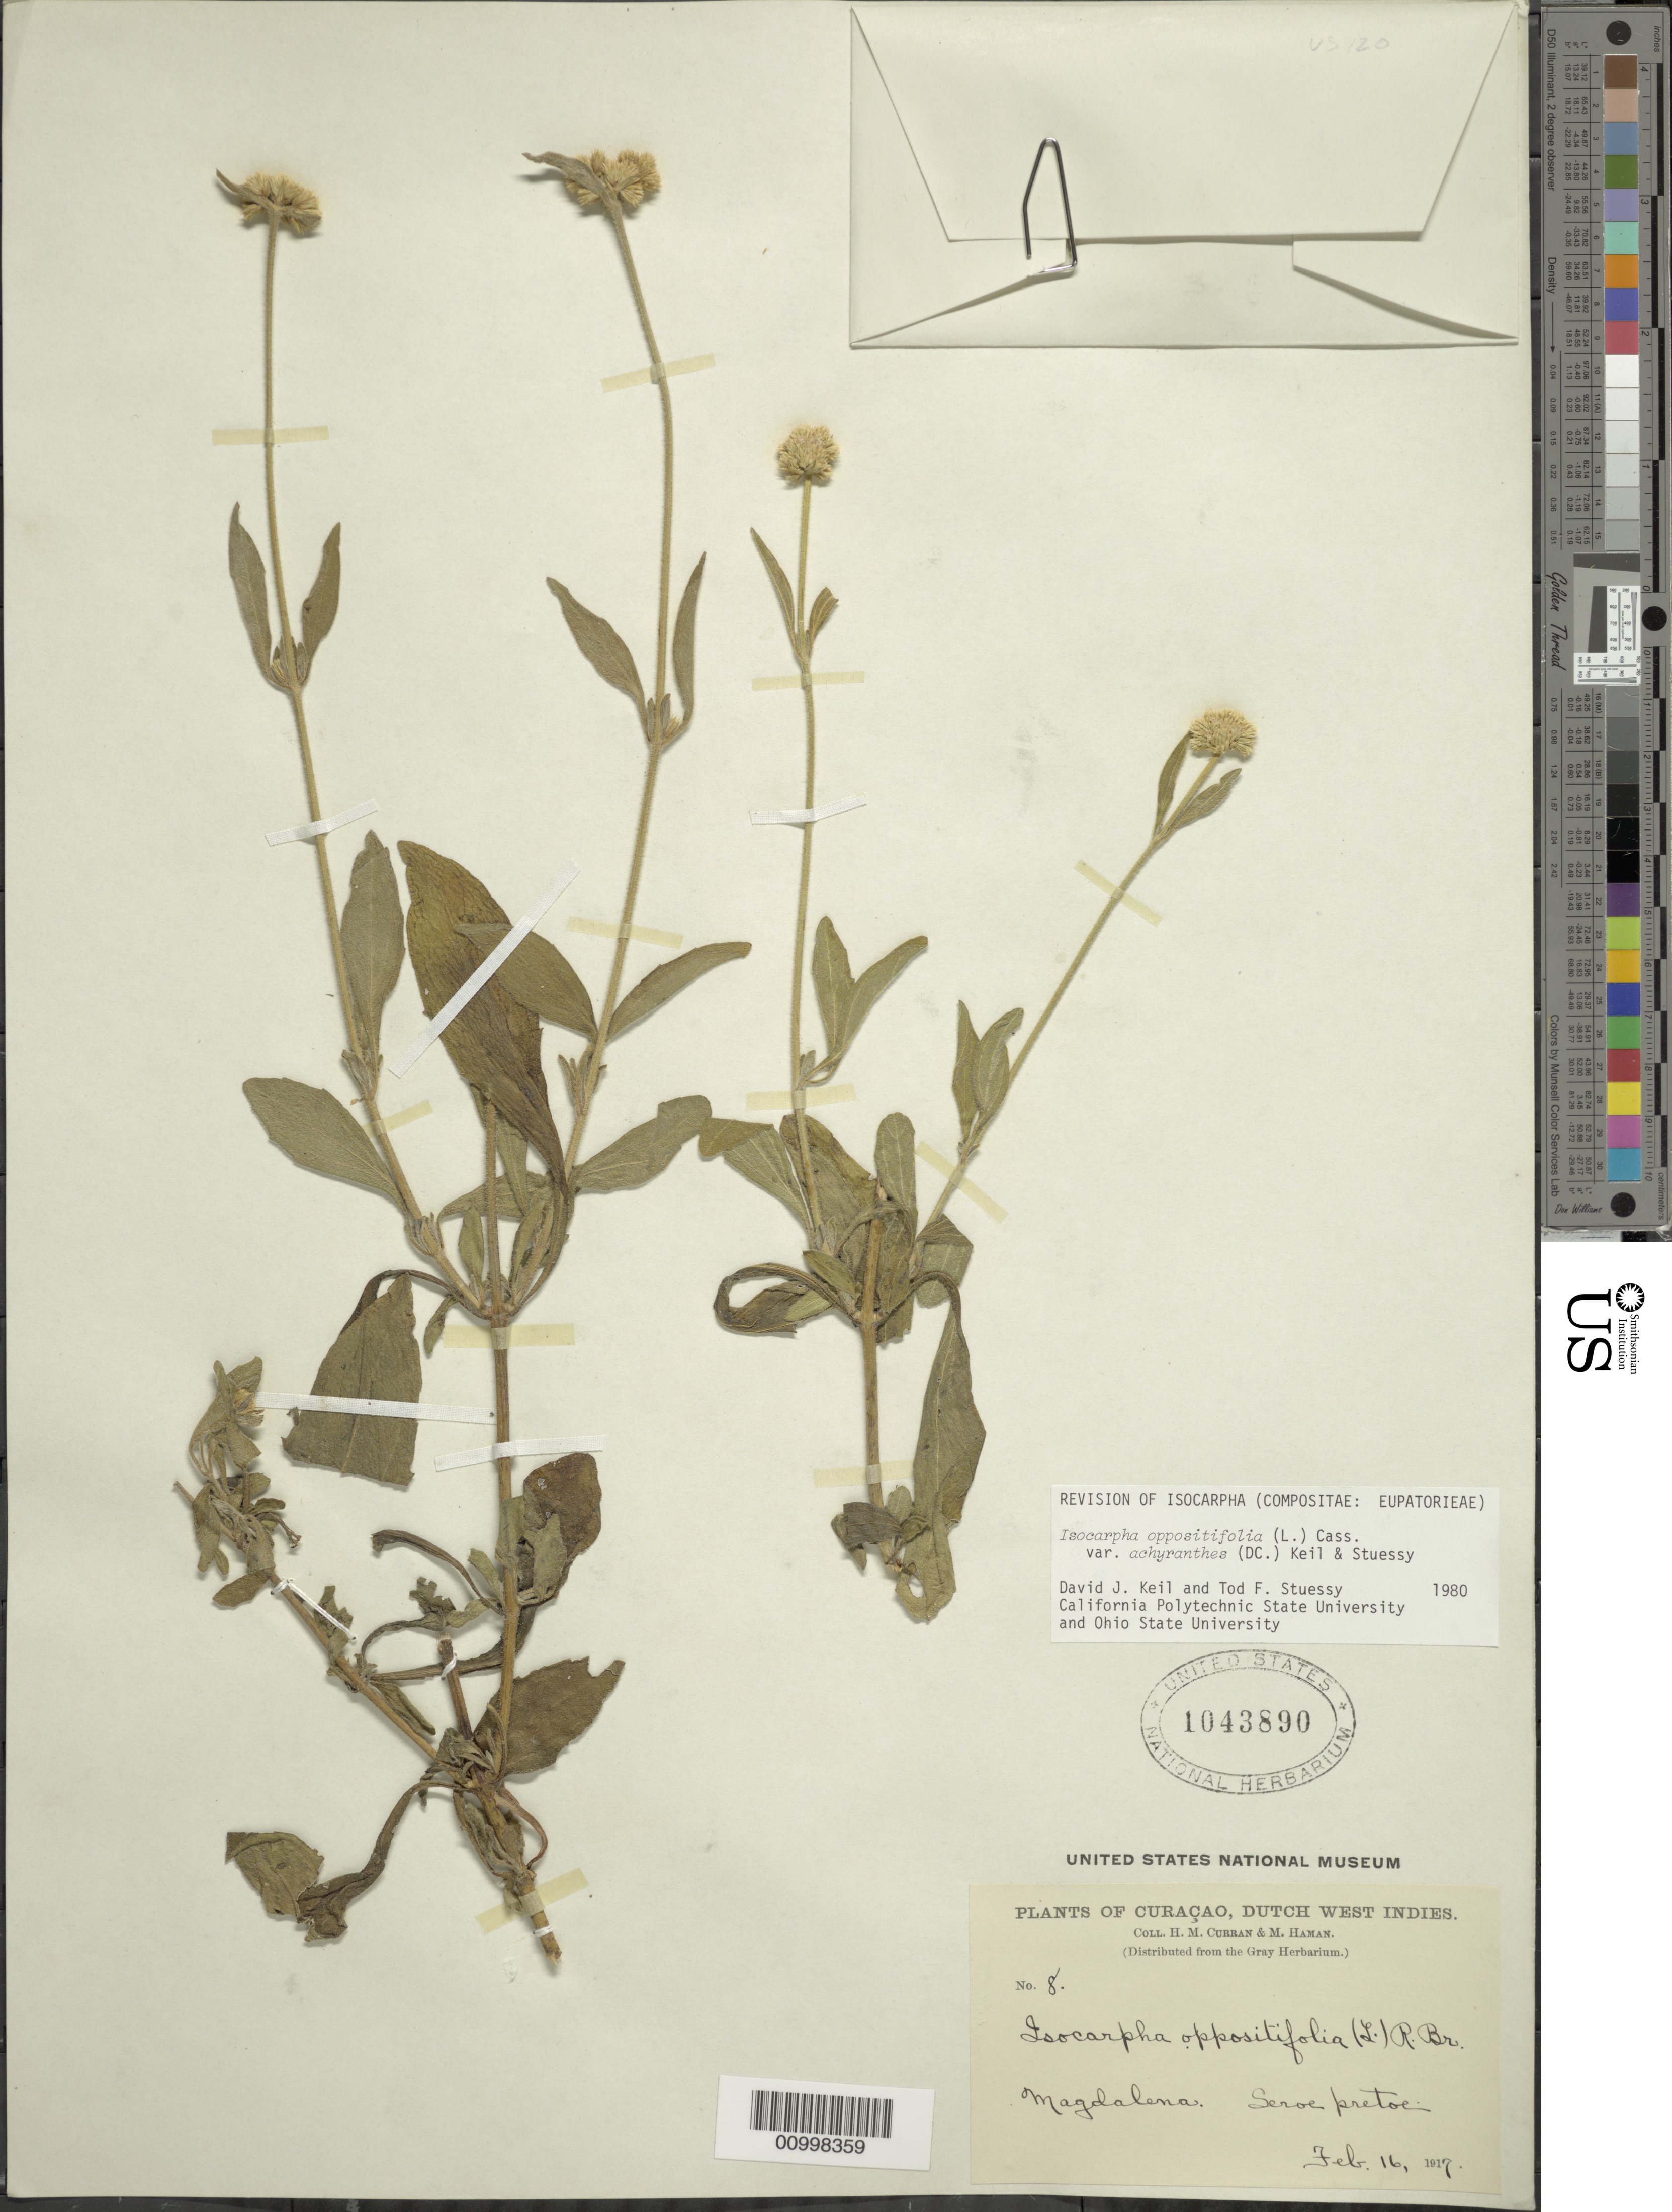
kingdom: Plantae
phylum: Tracheophyta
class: Magnoliopsida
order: Asterales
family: Asteraceae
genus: Isocarpha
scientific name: Isocarpha oppositifolia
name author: (L.) Cass.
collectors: H. M. Curran & M. Haman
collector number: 8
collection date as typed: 16 Feb 1917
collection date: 1917-02-16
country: Curaçao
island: Curaçao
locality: Magdalena. Seroe pretoe.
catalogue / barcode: US 1043890